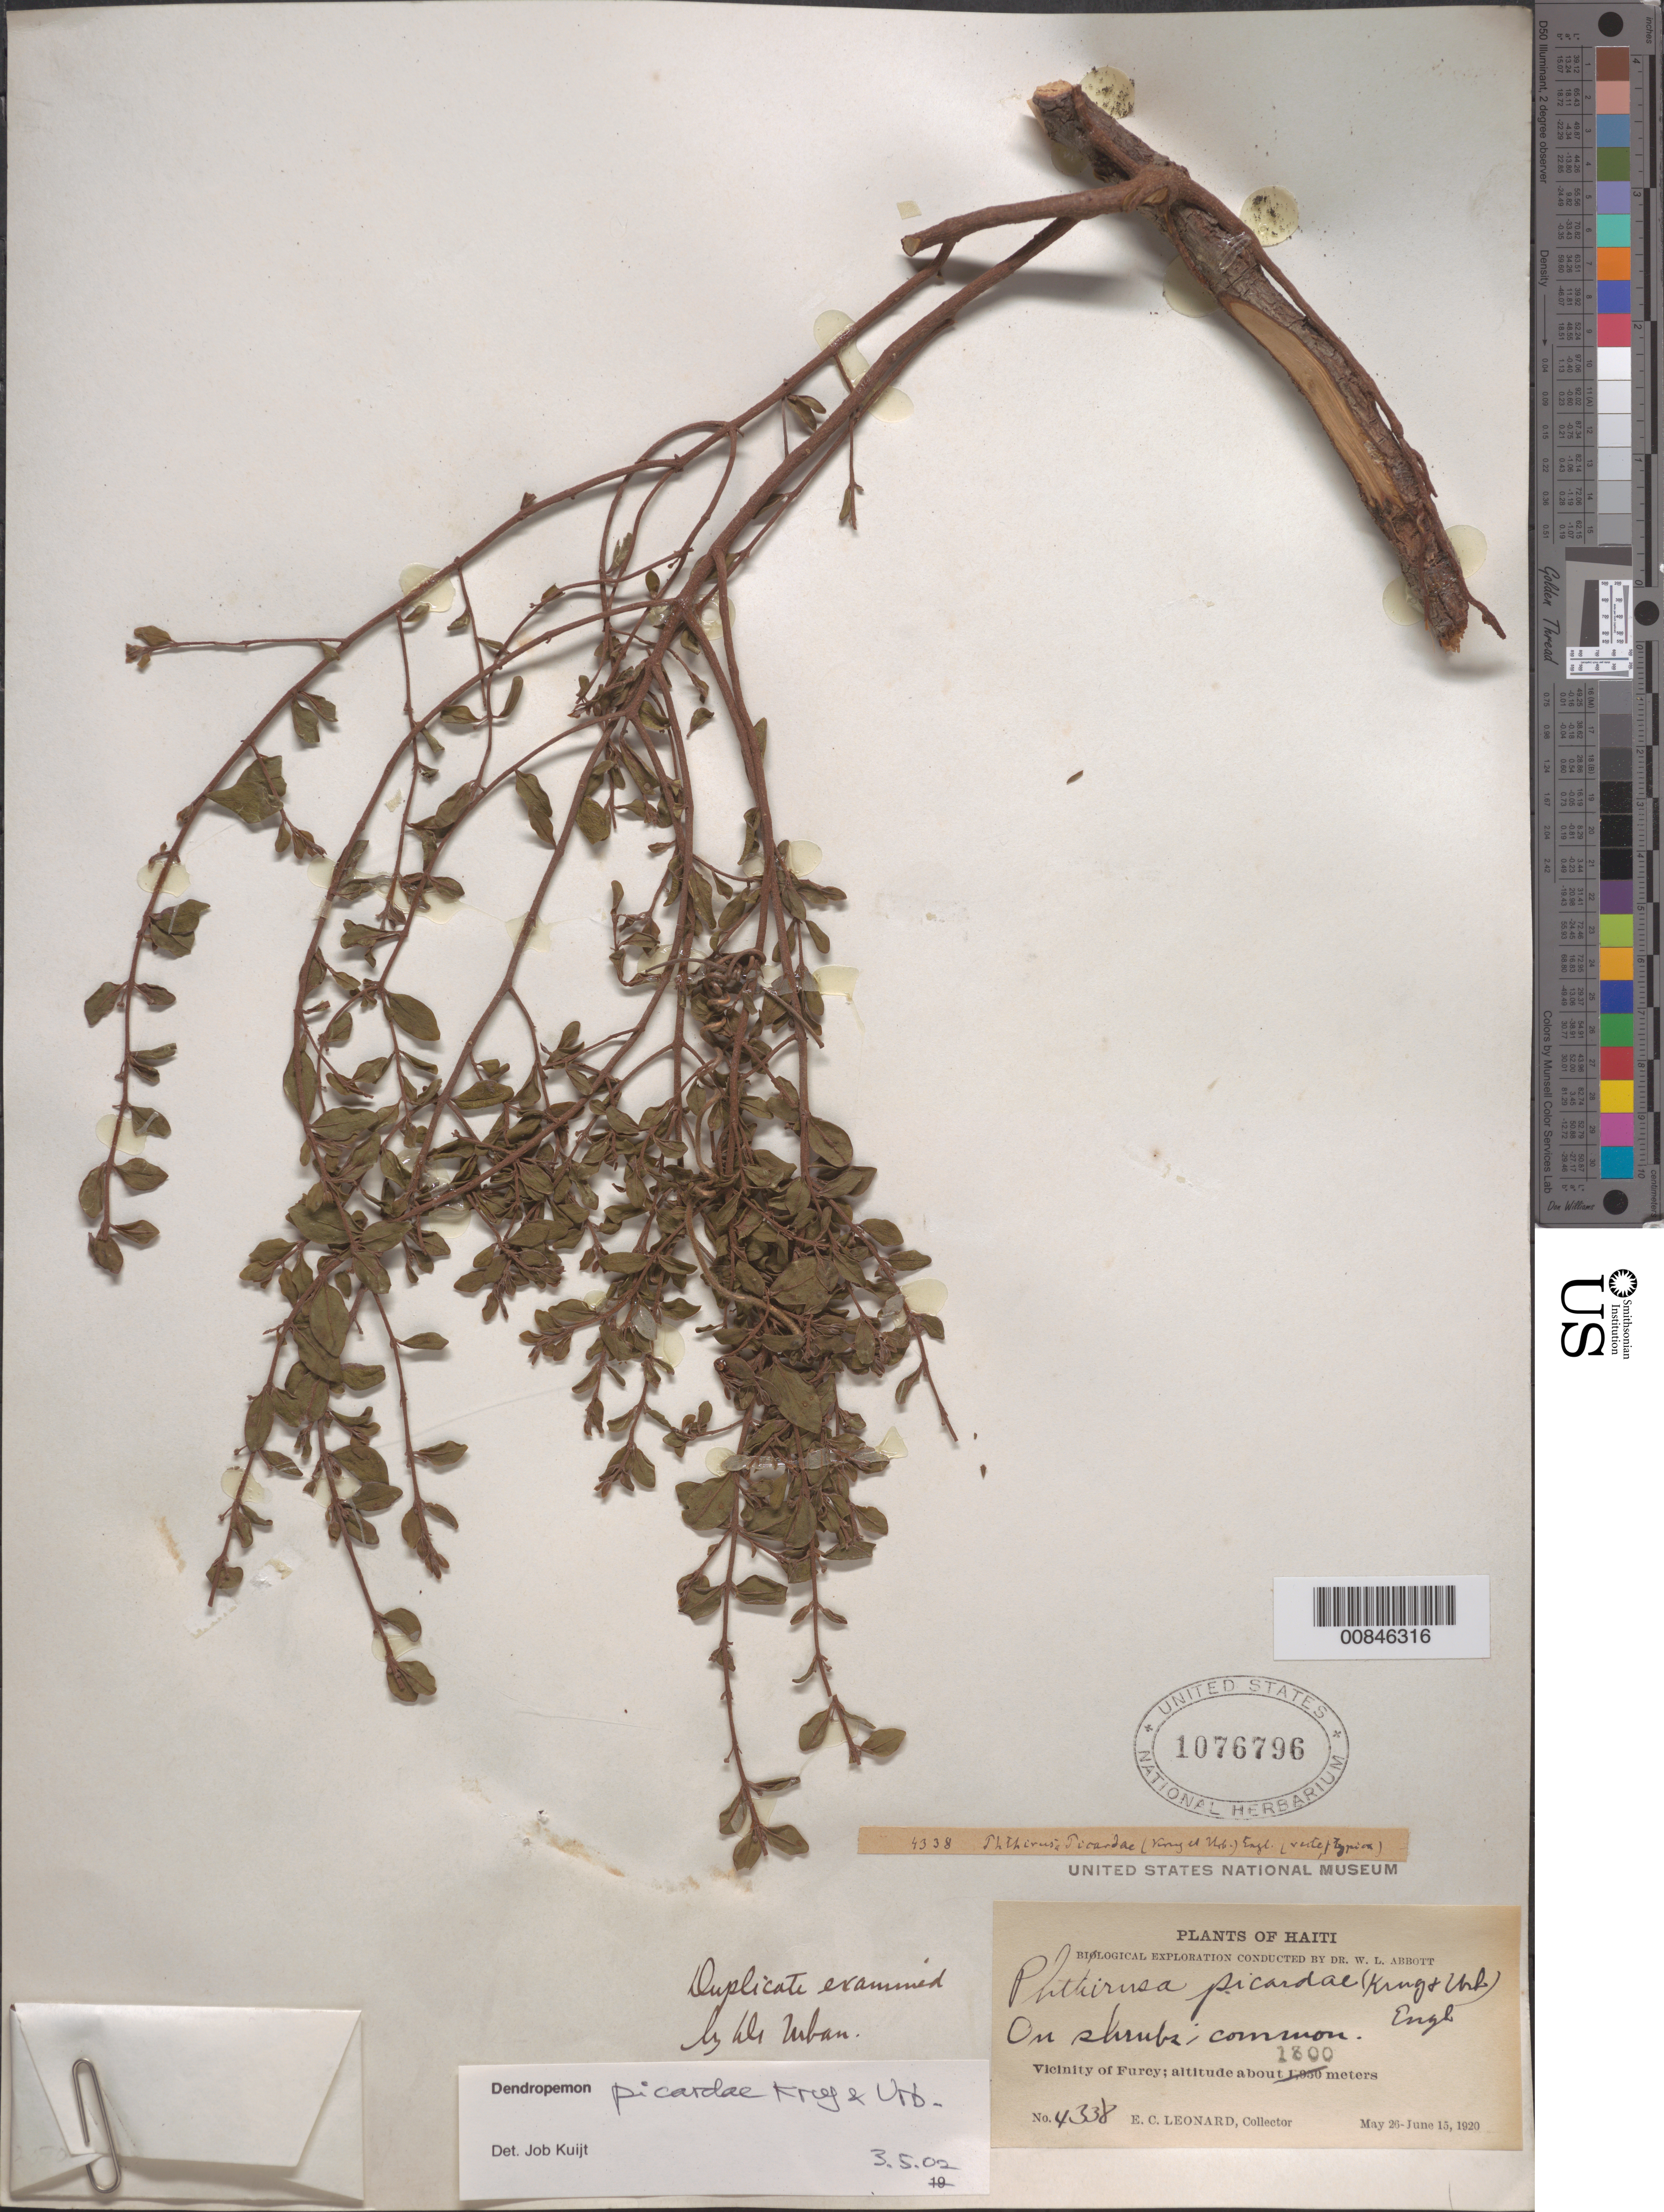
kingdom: Plantae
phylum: Tracheophyta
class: Magnoliopsida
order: Santalales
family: Loranthaceae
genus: Dendropemon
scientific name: Dendropemon picardae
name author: Krug & Urb.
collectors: E. C. Leonard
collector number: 4338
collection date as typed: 26 May 1920 to 15 Jun 1920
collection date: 1920-05-26/1920-06-15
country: Haiti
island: Hispaniola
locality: Vicinity of Furcy.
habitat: On shrubs.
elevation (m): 1300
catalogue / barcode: US 1076796